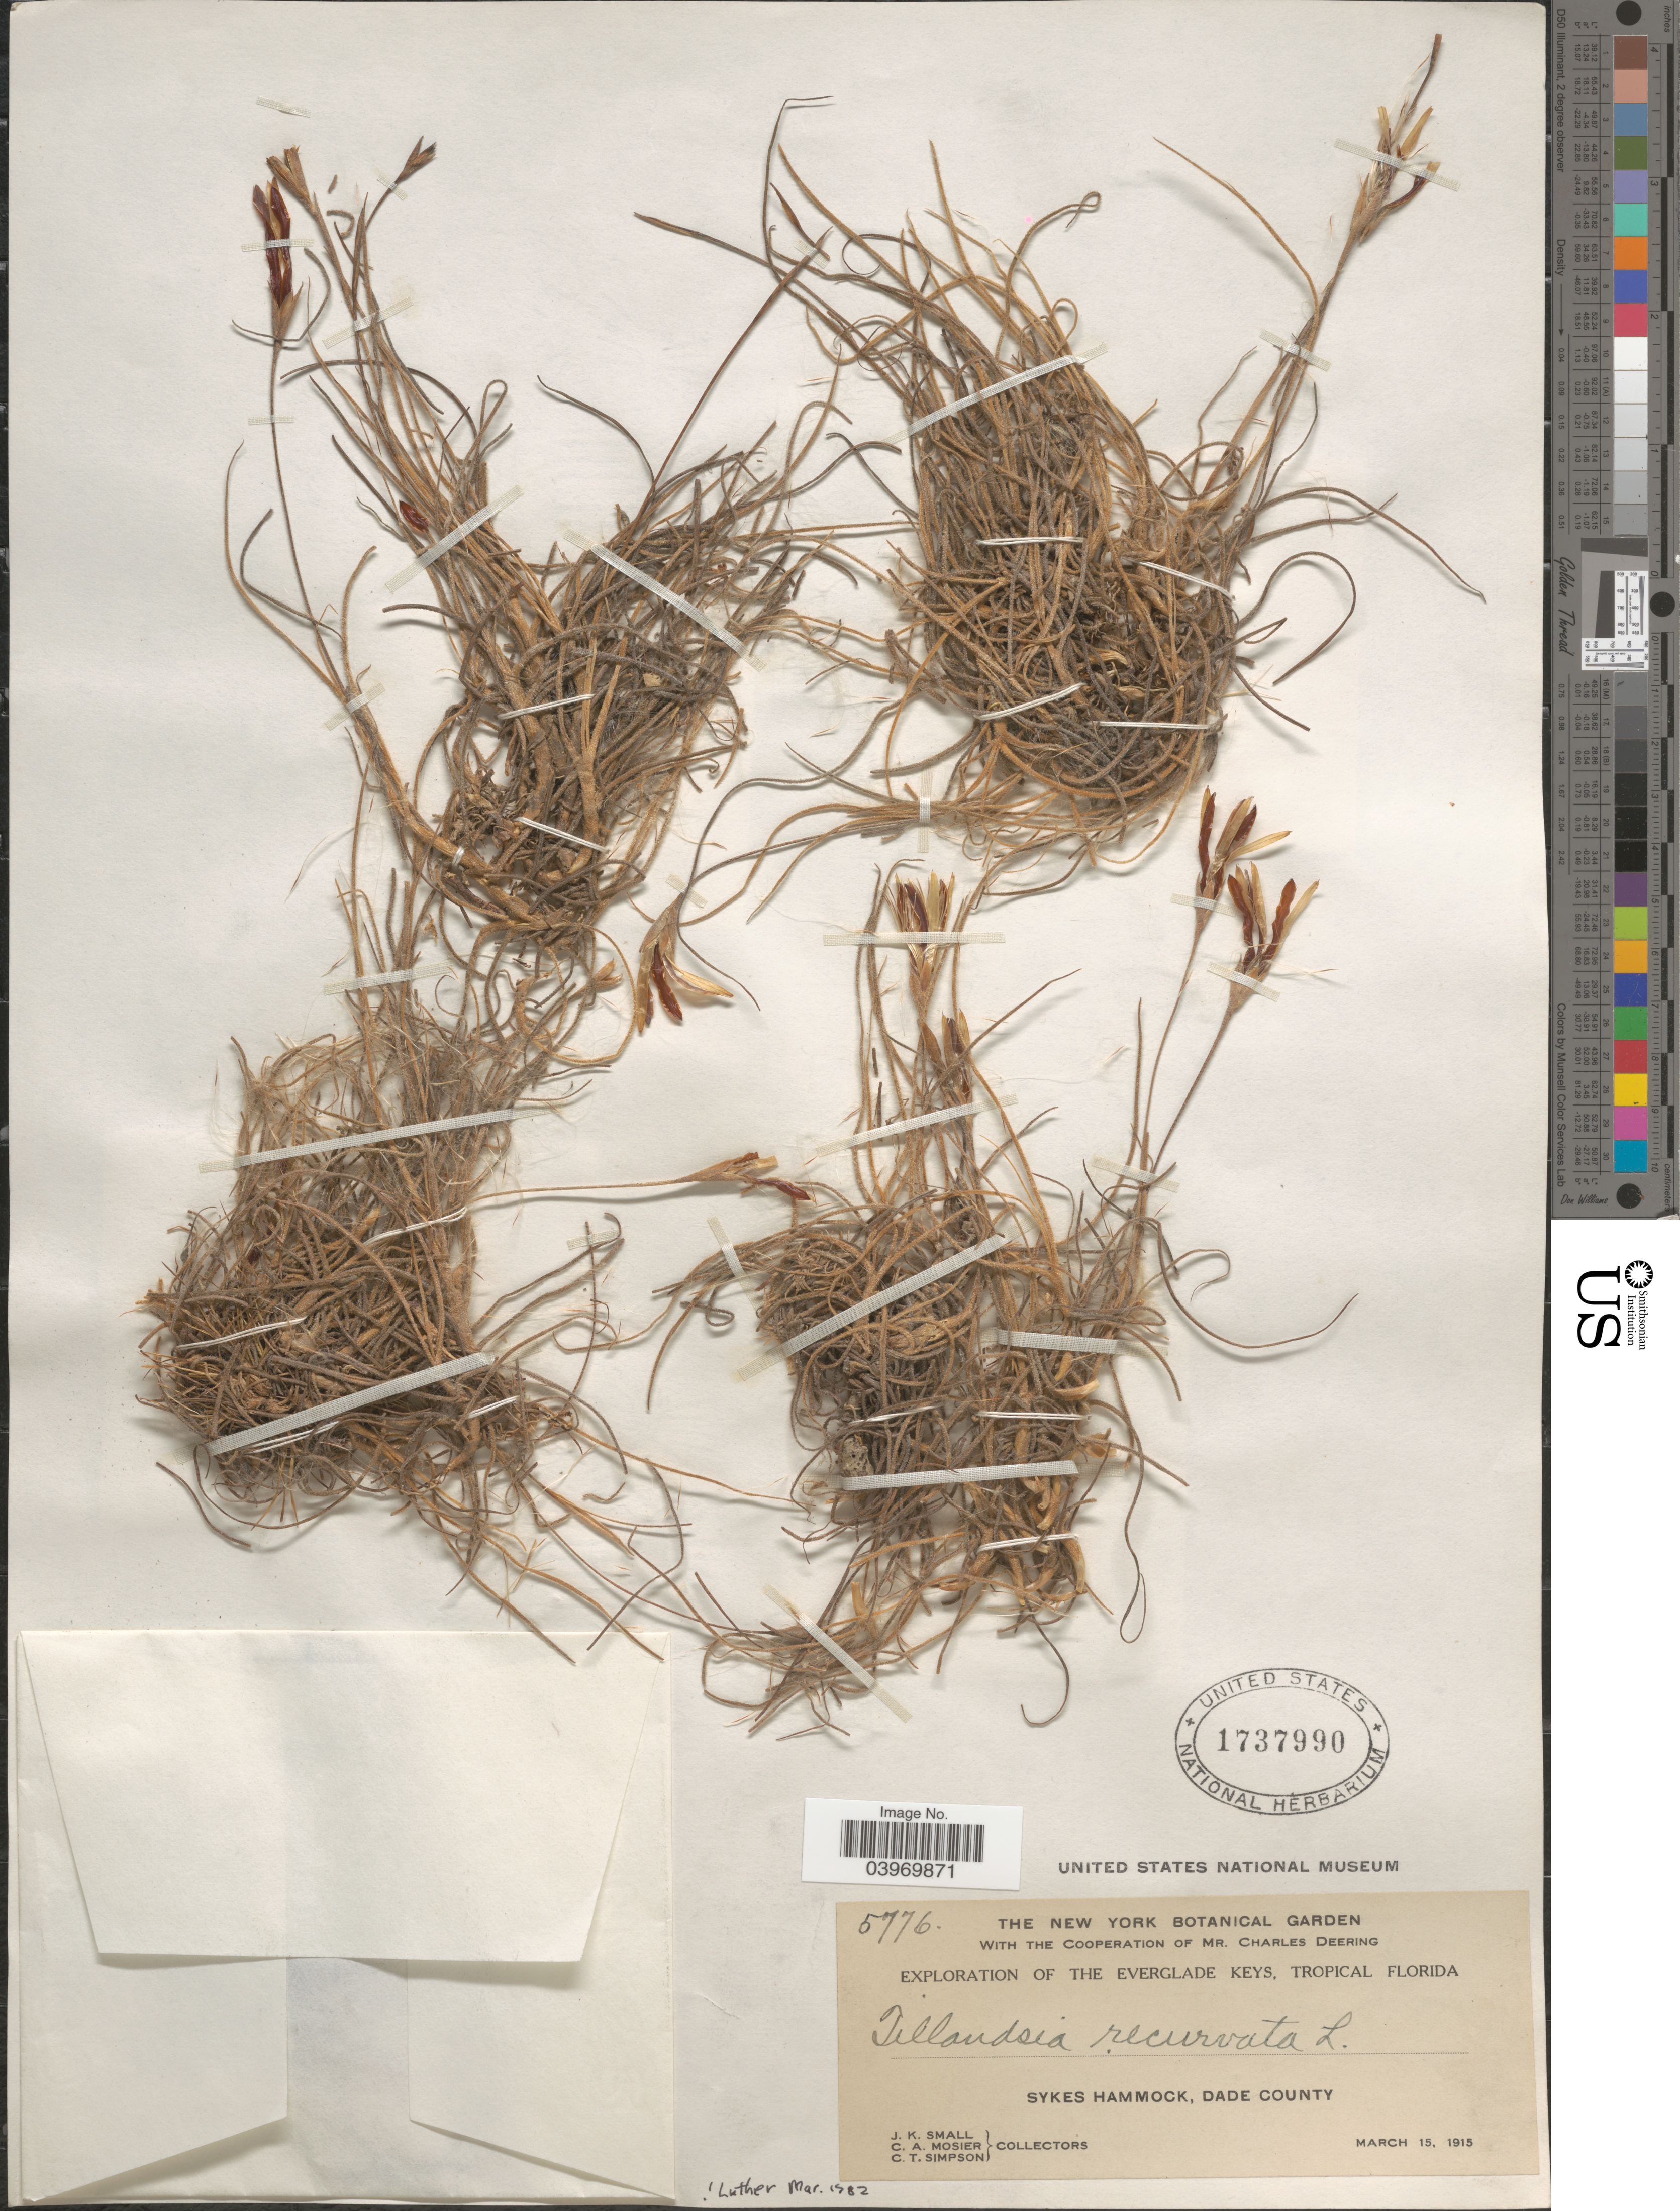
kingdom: Plantae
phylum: Tracheophyta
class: Liliopsida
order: Poales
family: Bromeliaceae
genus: Tillandsia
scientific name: Tillandsia recurvata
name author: L.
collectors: J. K. Small, C. A. Mosier & C. T. Simpson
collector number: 5776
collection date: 1915-03-15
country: United States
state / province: Florida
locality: The Everglade Keys, Tropical Florida. Sykes Hammock, Dade County.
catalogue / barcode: US 1737990